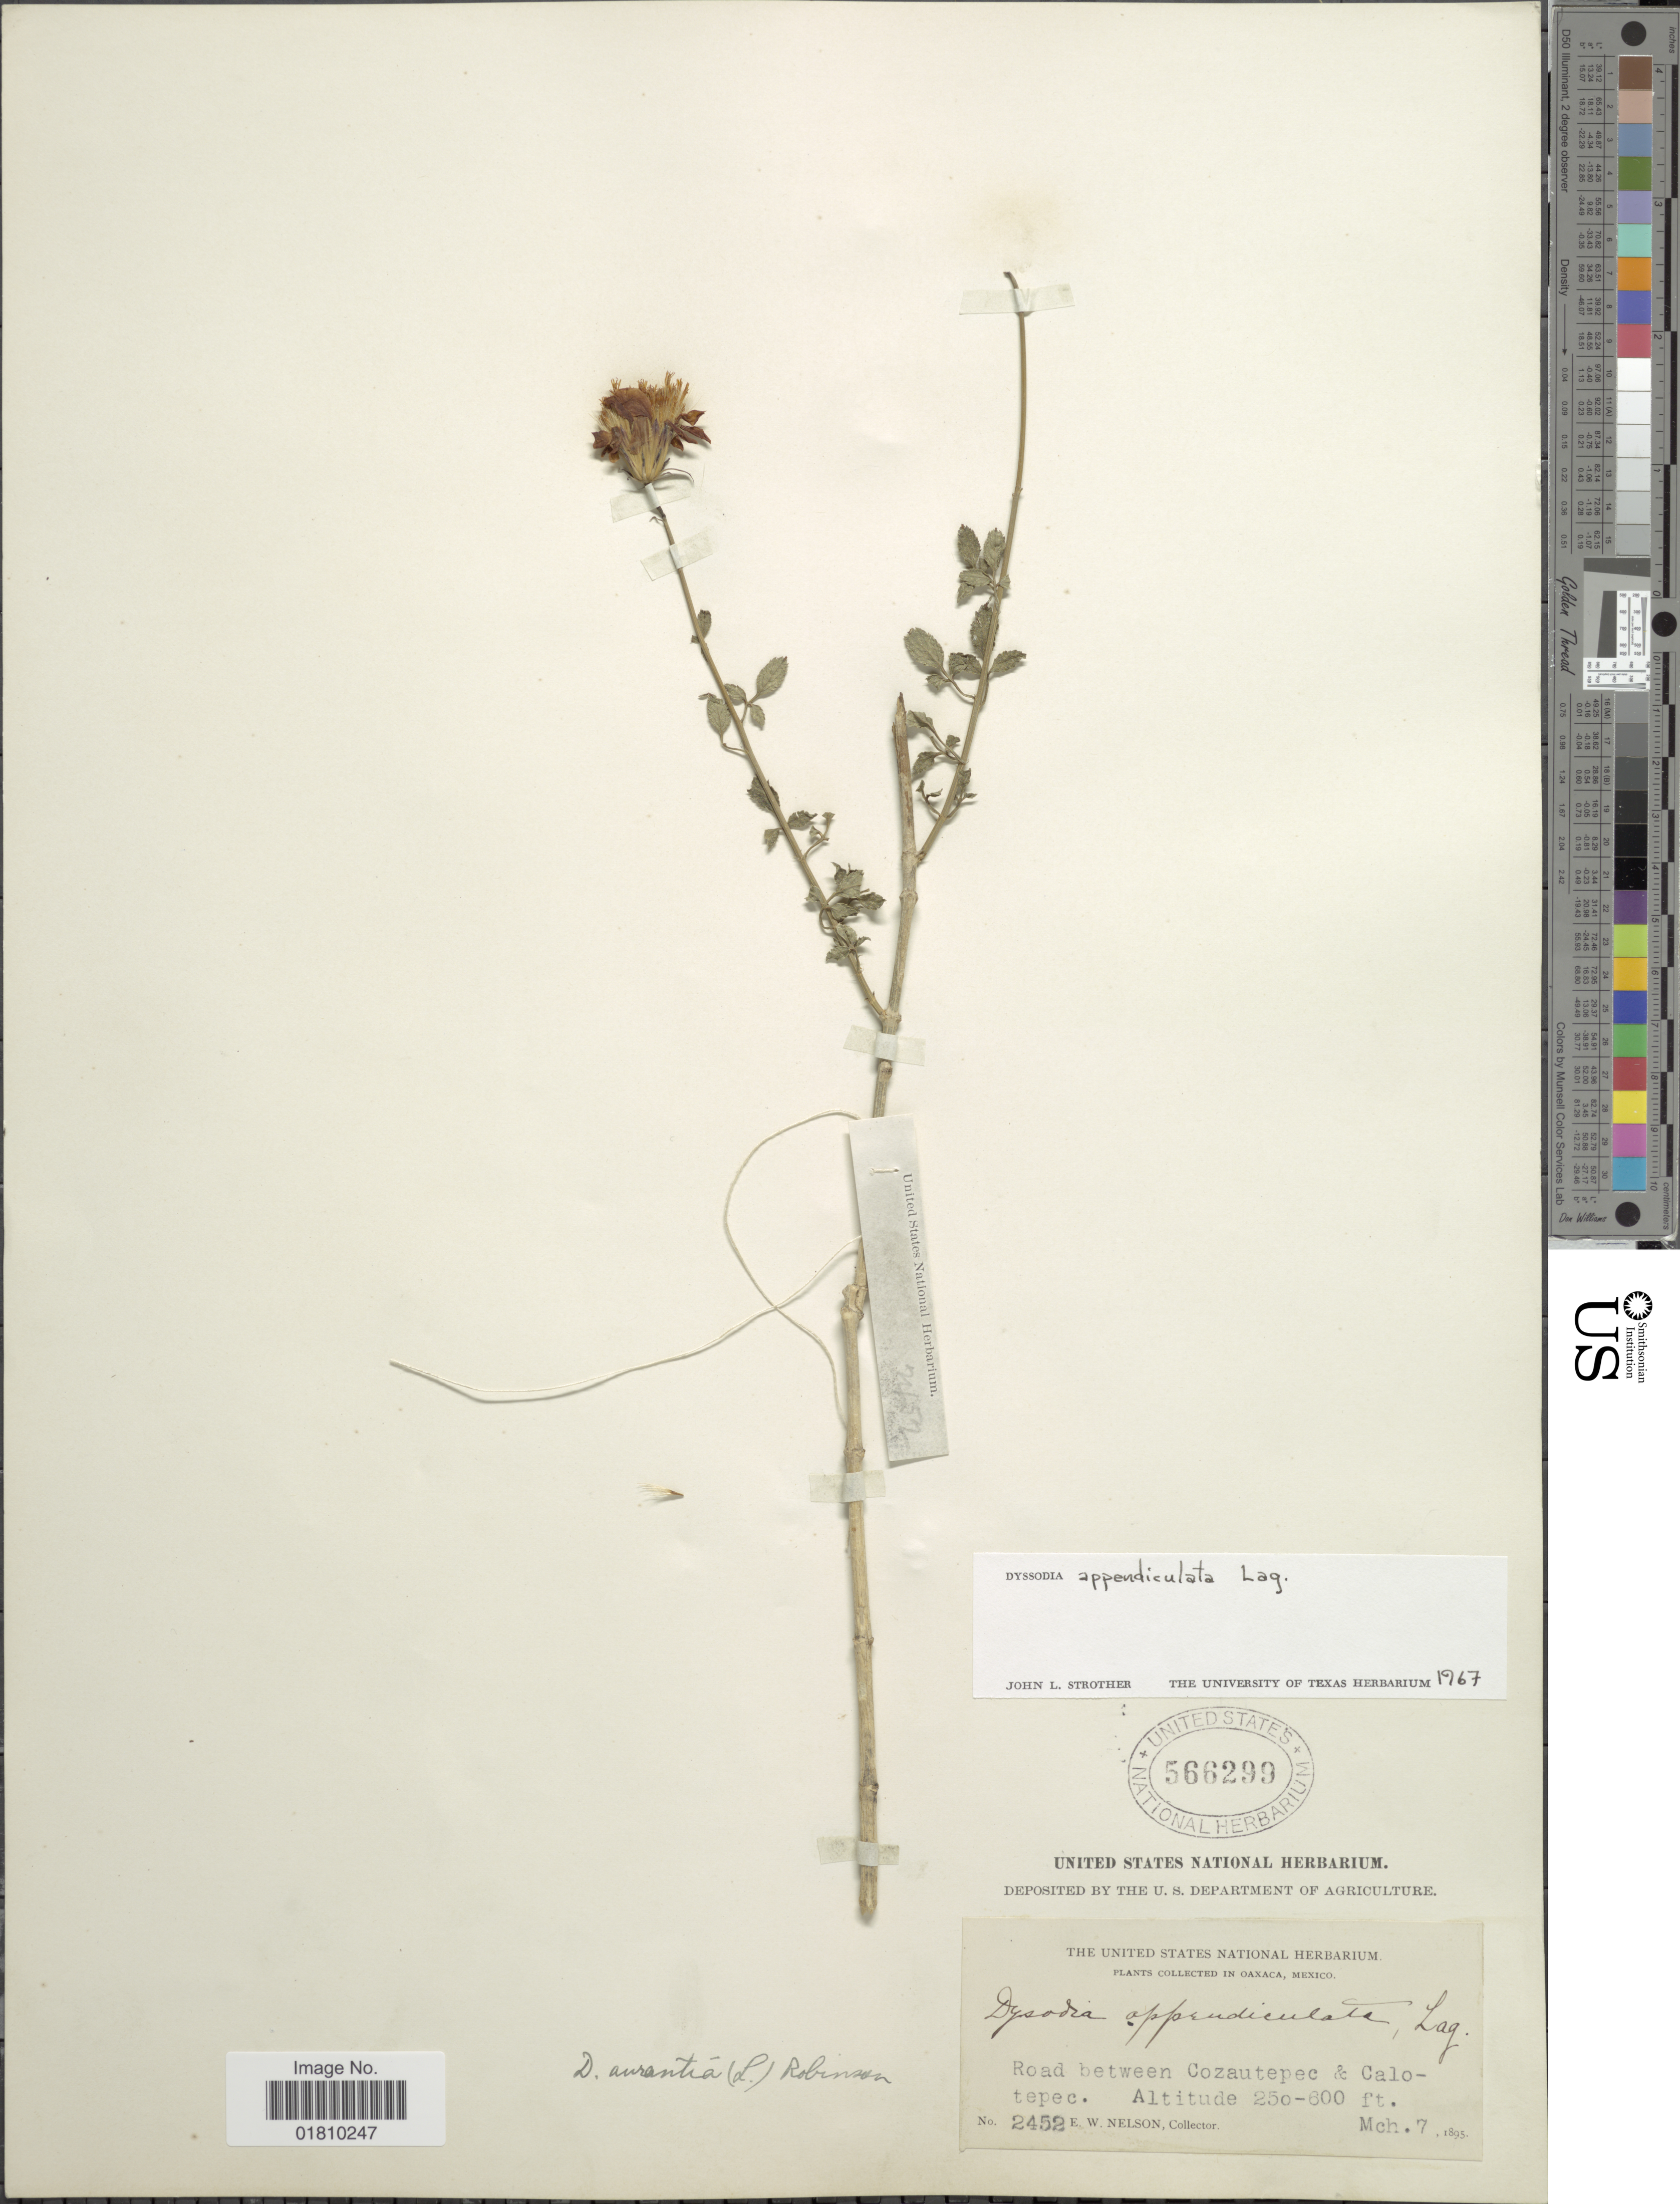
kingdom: Plantae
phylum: Tracheophyta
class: Magnoliopsida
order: Asterales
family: Asteraceae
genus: Adenophyllum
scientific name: Adenophyllum appendiculatum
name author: (Lag.) Strother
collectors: E. W. Nelson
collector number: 2452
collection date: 1895-03-07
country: Mexico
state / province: Oaxaca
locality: Road between Cozautpec & Calotepec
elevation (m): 76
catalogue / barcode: US 566299